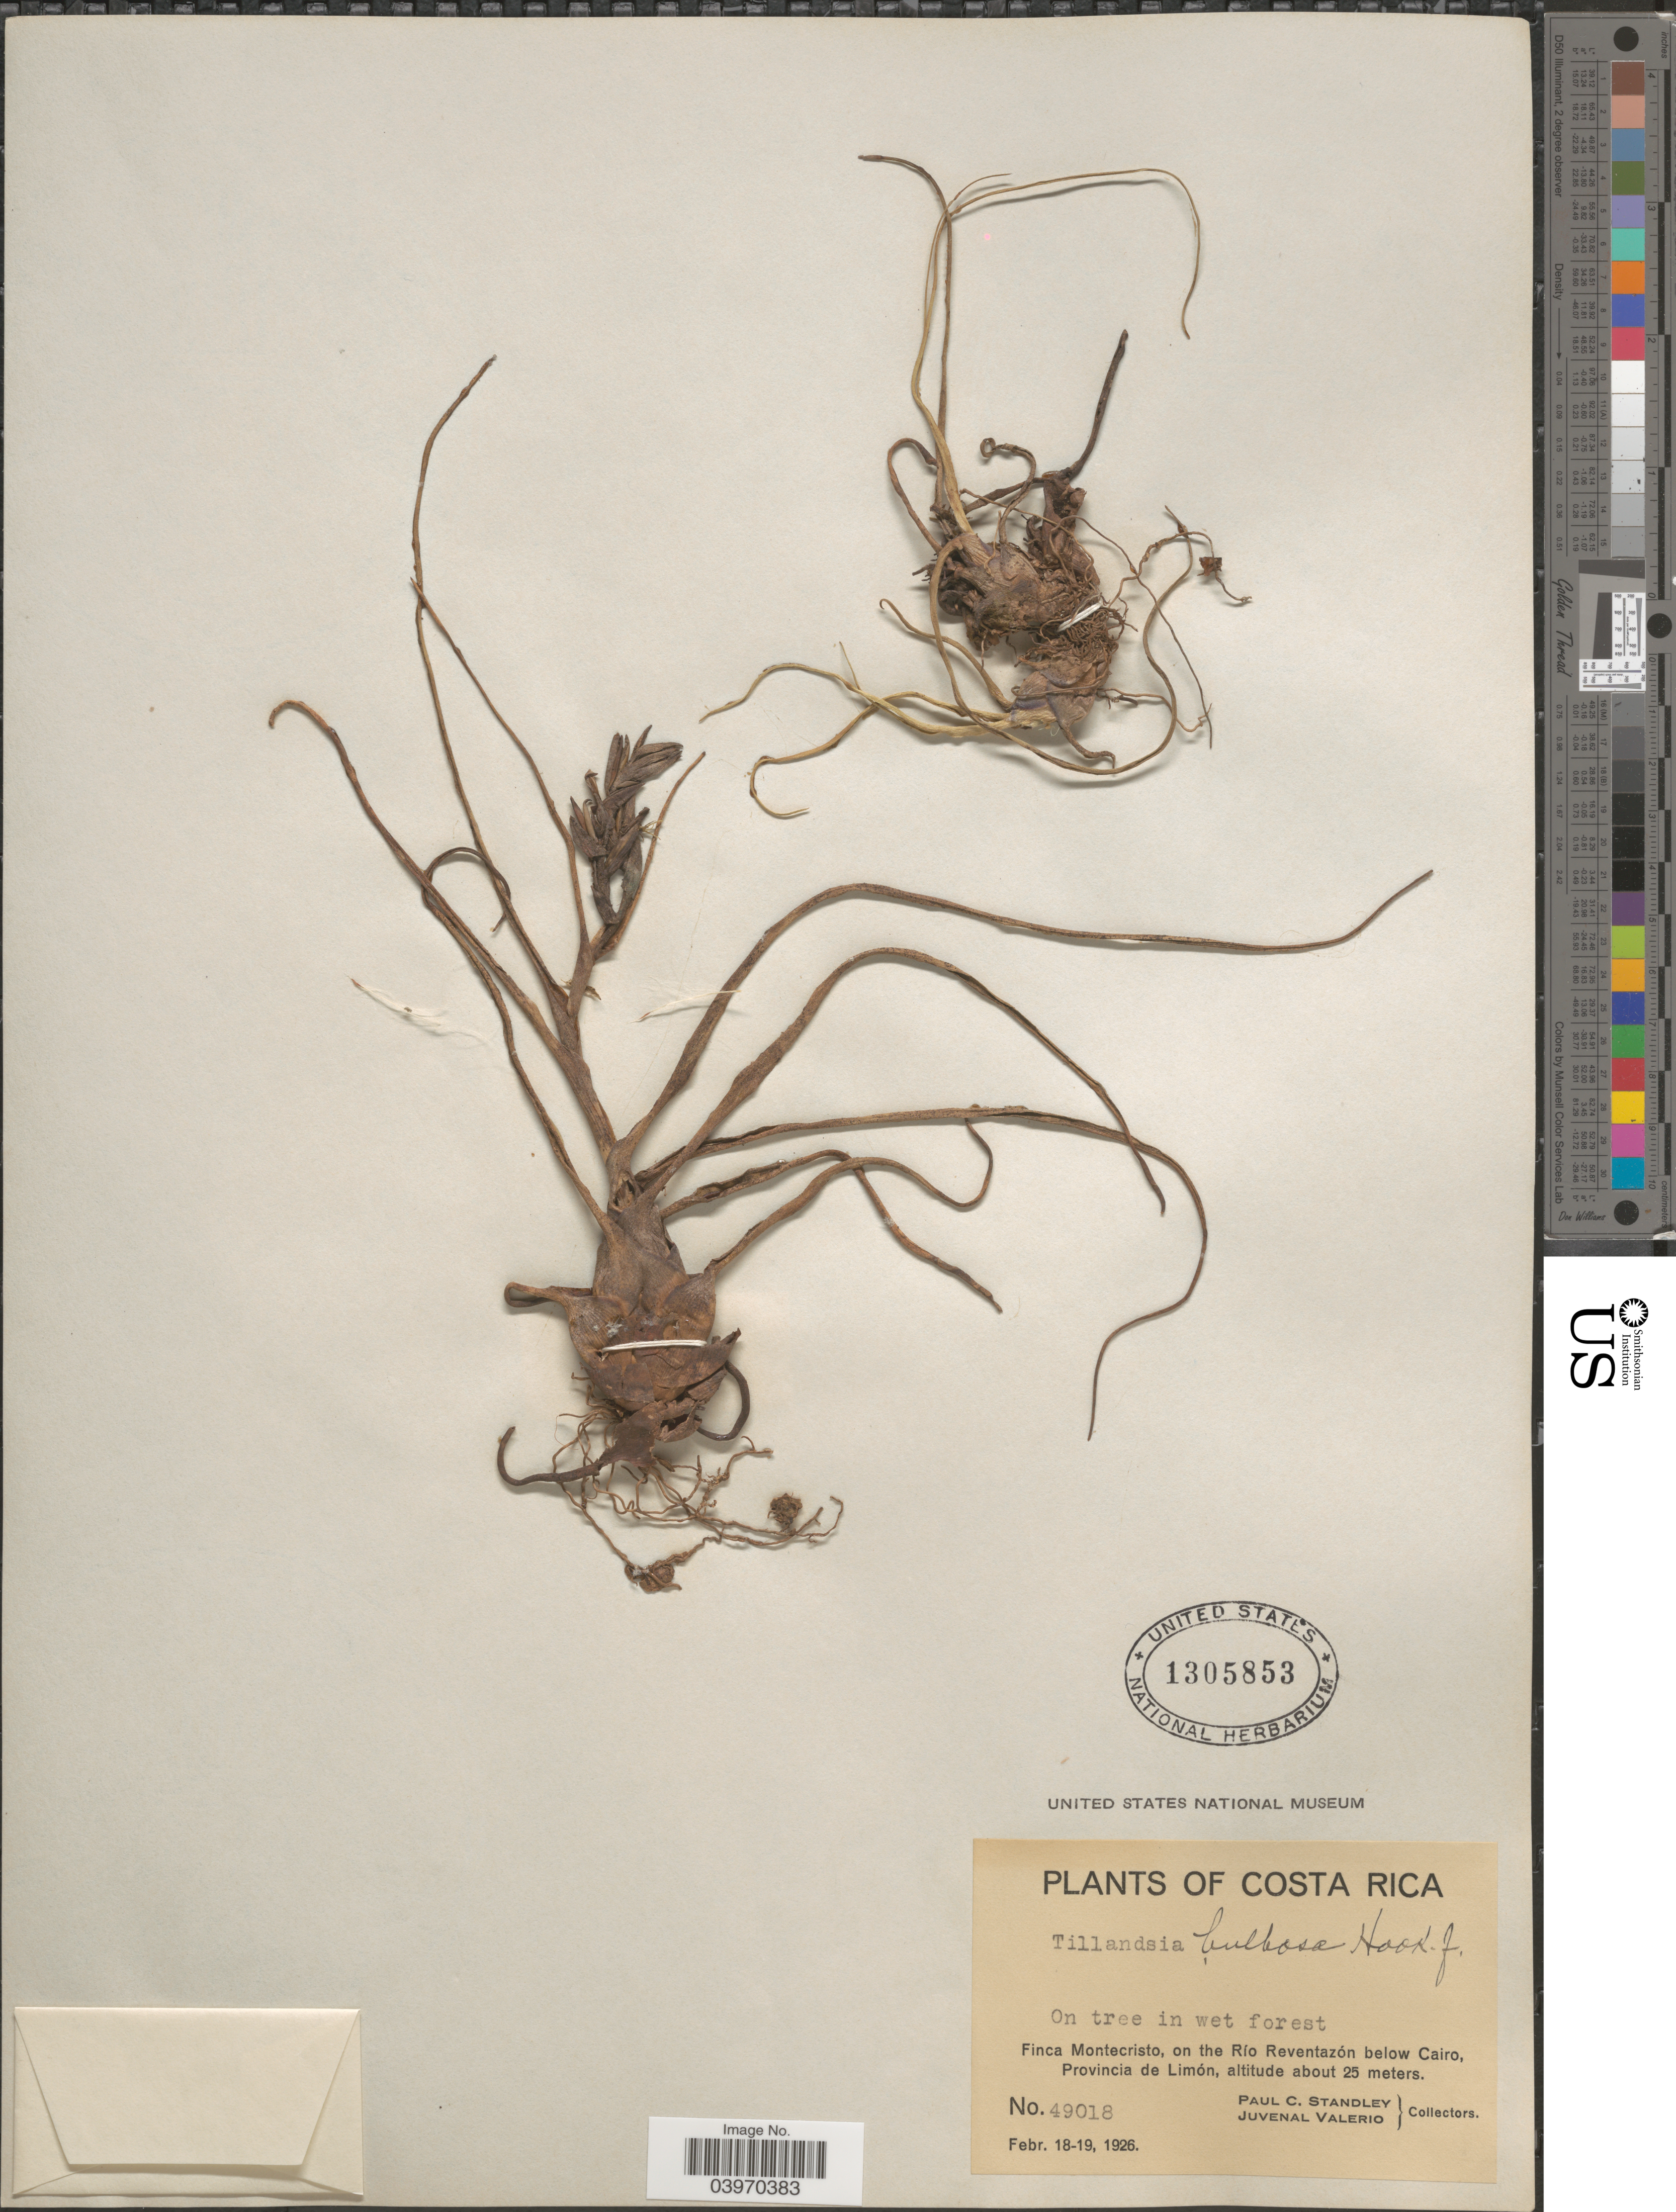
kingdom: Plantae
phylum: Tracheophyta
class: Liliopsida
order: Poales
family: Bromeliaceae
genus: Tillandsia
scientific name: Tillandsia bulbosa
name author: Hook.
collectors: P. C. Standley & J. Valerio R.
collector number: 49018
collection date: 1926-02-18/1926-02-19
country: Costa Rica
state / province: Limón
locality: Finca Montecristo, on the Río Reventazón below Cairo.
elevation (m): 25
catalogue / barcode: US 1305853